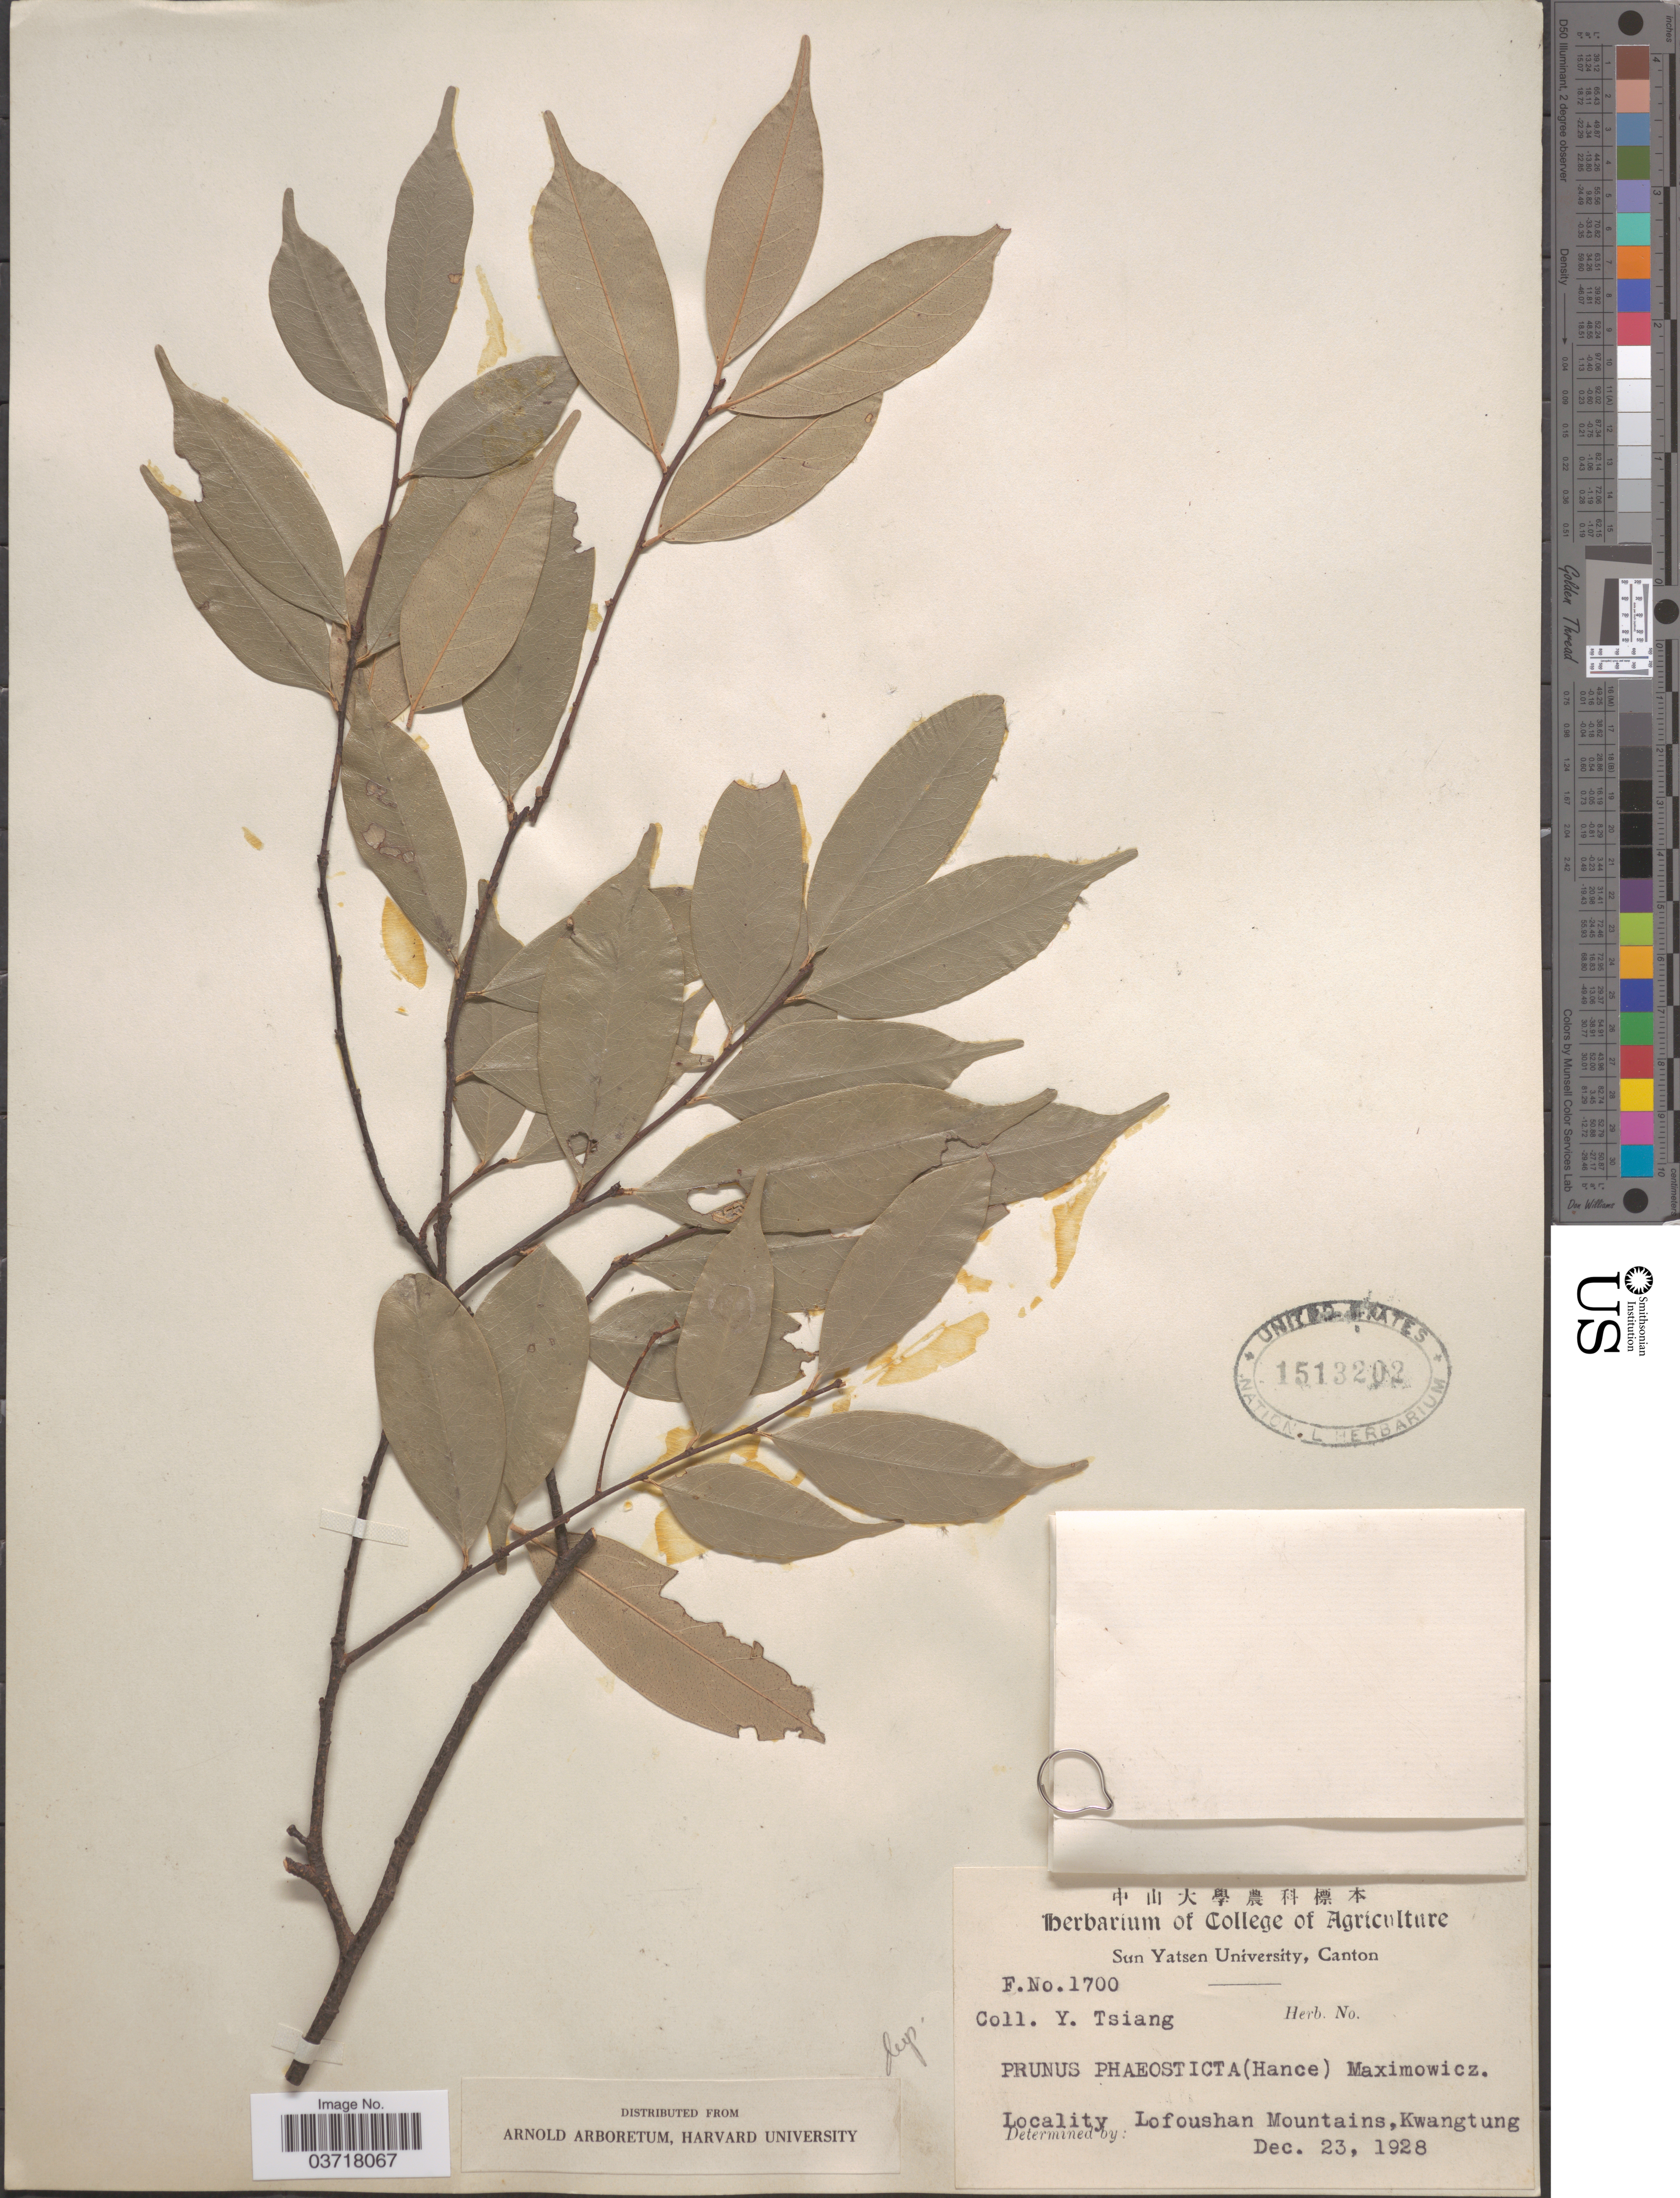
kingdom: Plantae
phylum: Tracheophyta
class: Magnoliopsida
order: Rosales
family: Rosaceae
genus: Prunus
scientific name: Prunus phaeosticta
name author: (Hance) Maxim.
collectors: Y. Tsiang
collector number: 1700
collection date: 1928-12-23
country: China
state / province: Guangdong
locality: Lofoushan Mountains, Kwangtung.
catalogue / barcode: US 1513202